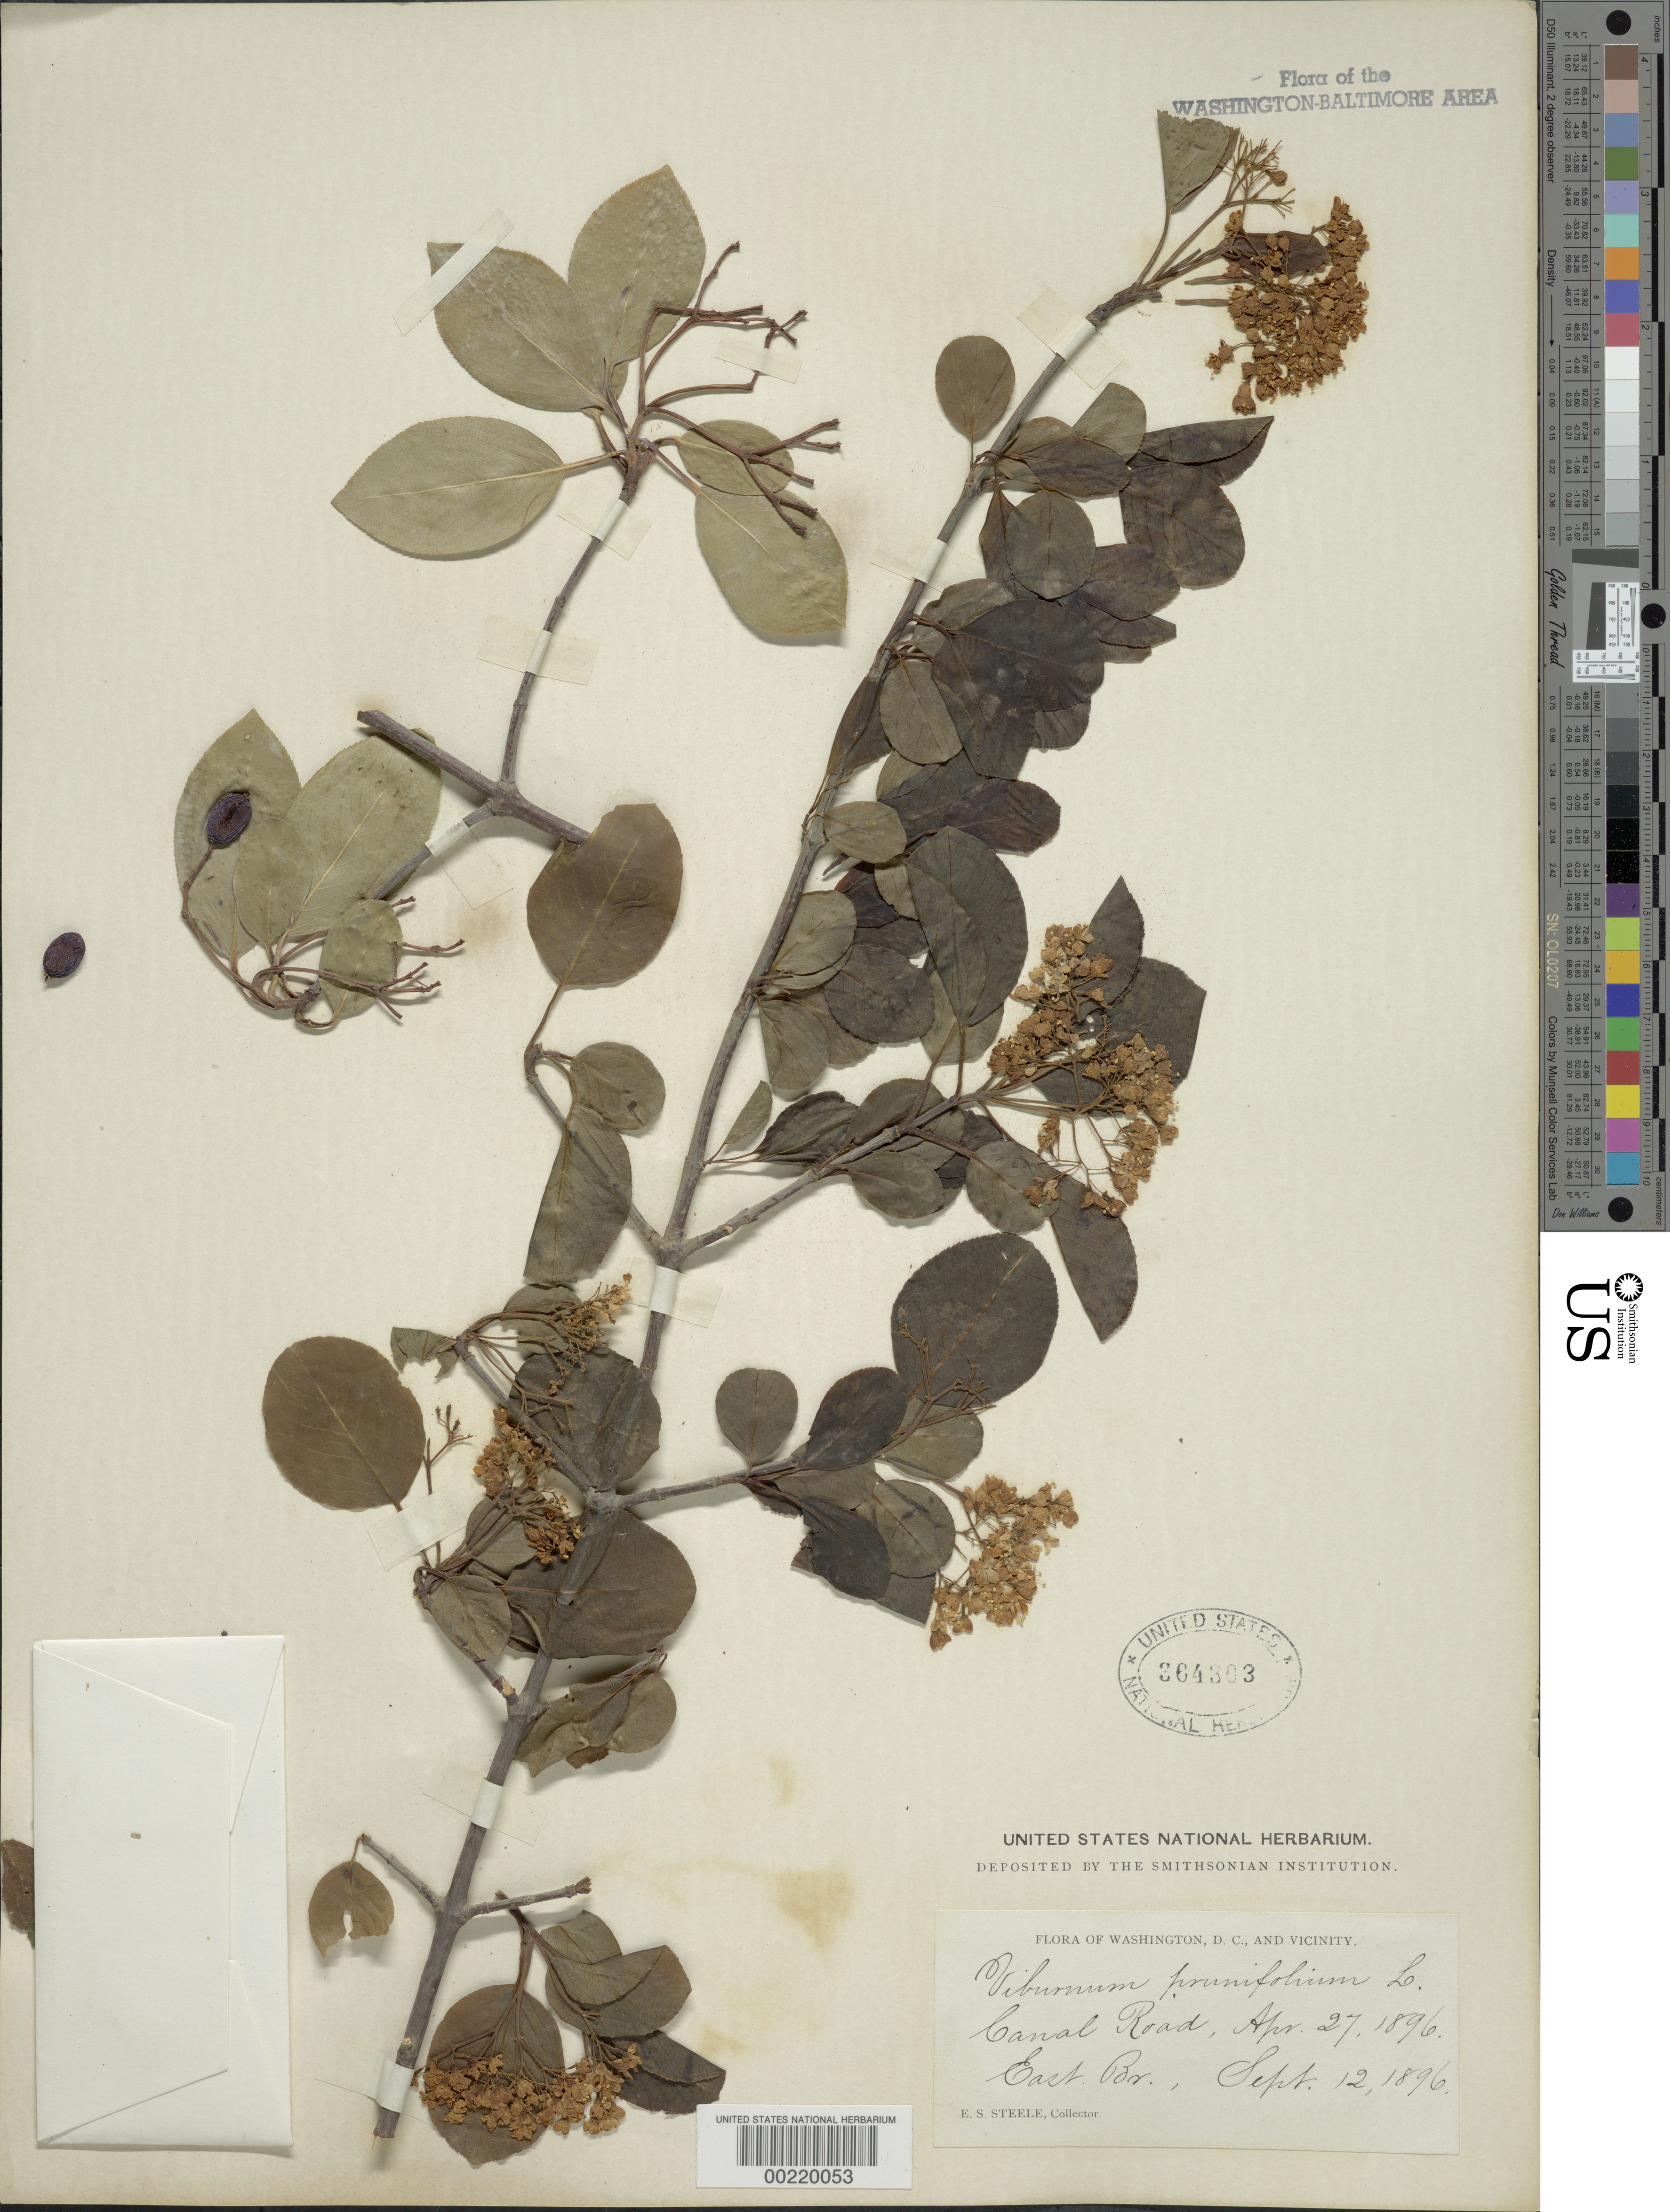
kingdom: Plantae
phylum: Tracheophyta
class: Magnoliopsida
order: Dipsacales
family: Viburnaceae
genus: Viburnum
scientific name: Viburnum prunifolium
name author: L.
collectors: E. Steele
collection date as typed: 27 Apr 1896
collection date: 1896-04-27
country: United States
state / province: District of Columbia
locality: Canal Road C. & O. Canal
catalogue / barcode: US 364303